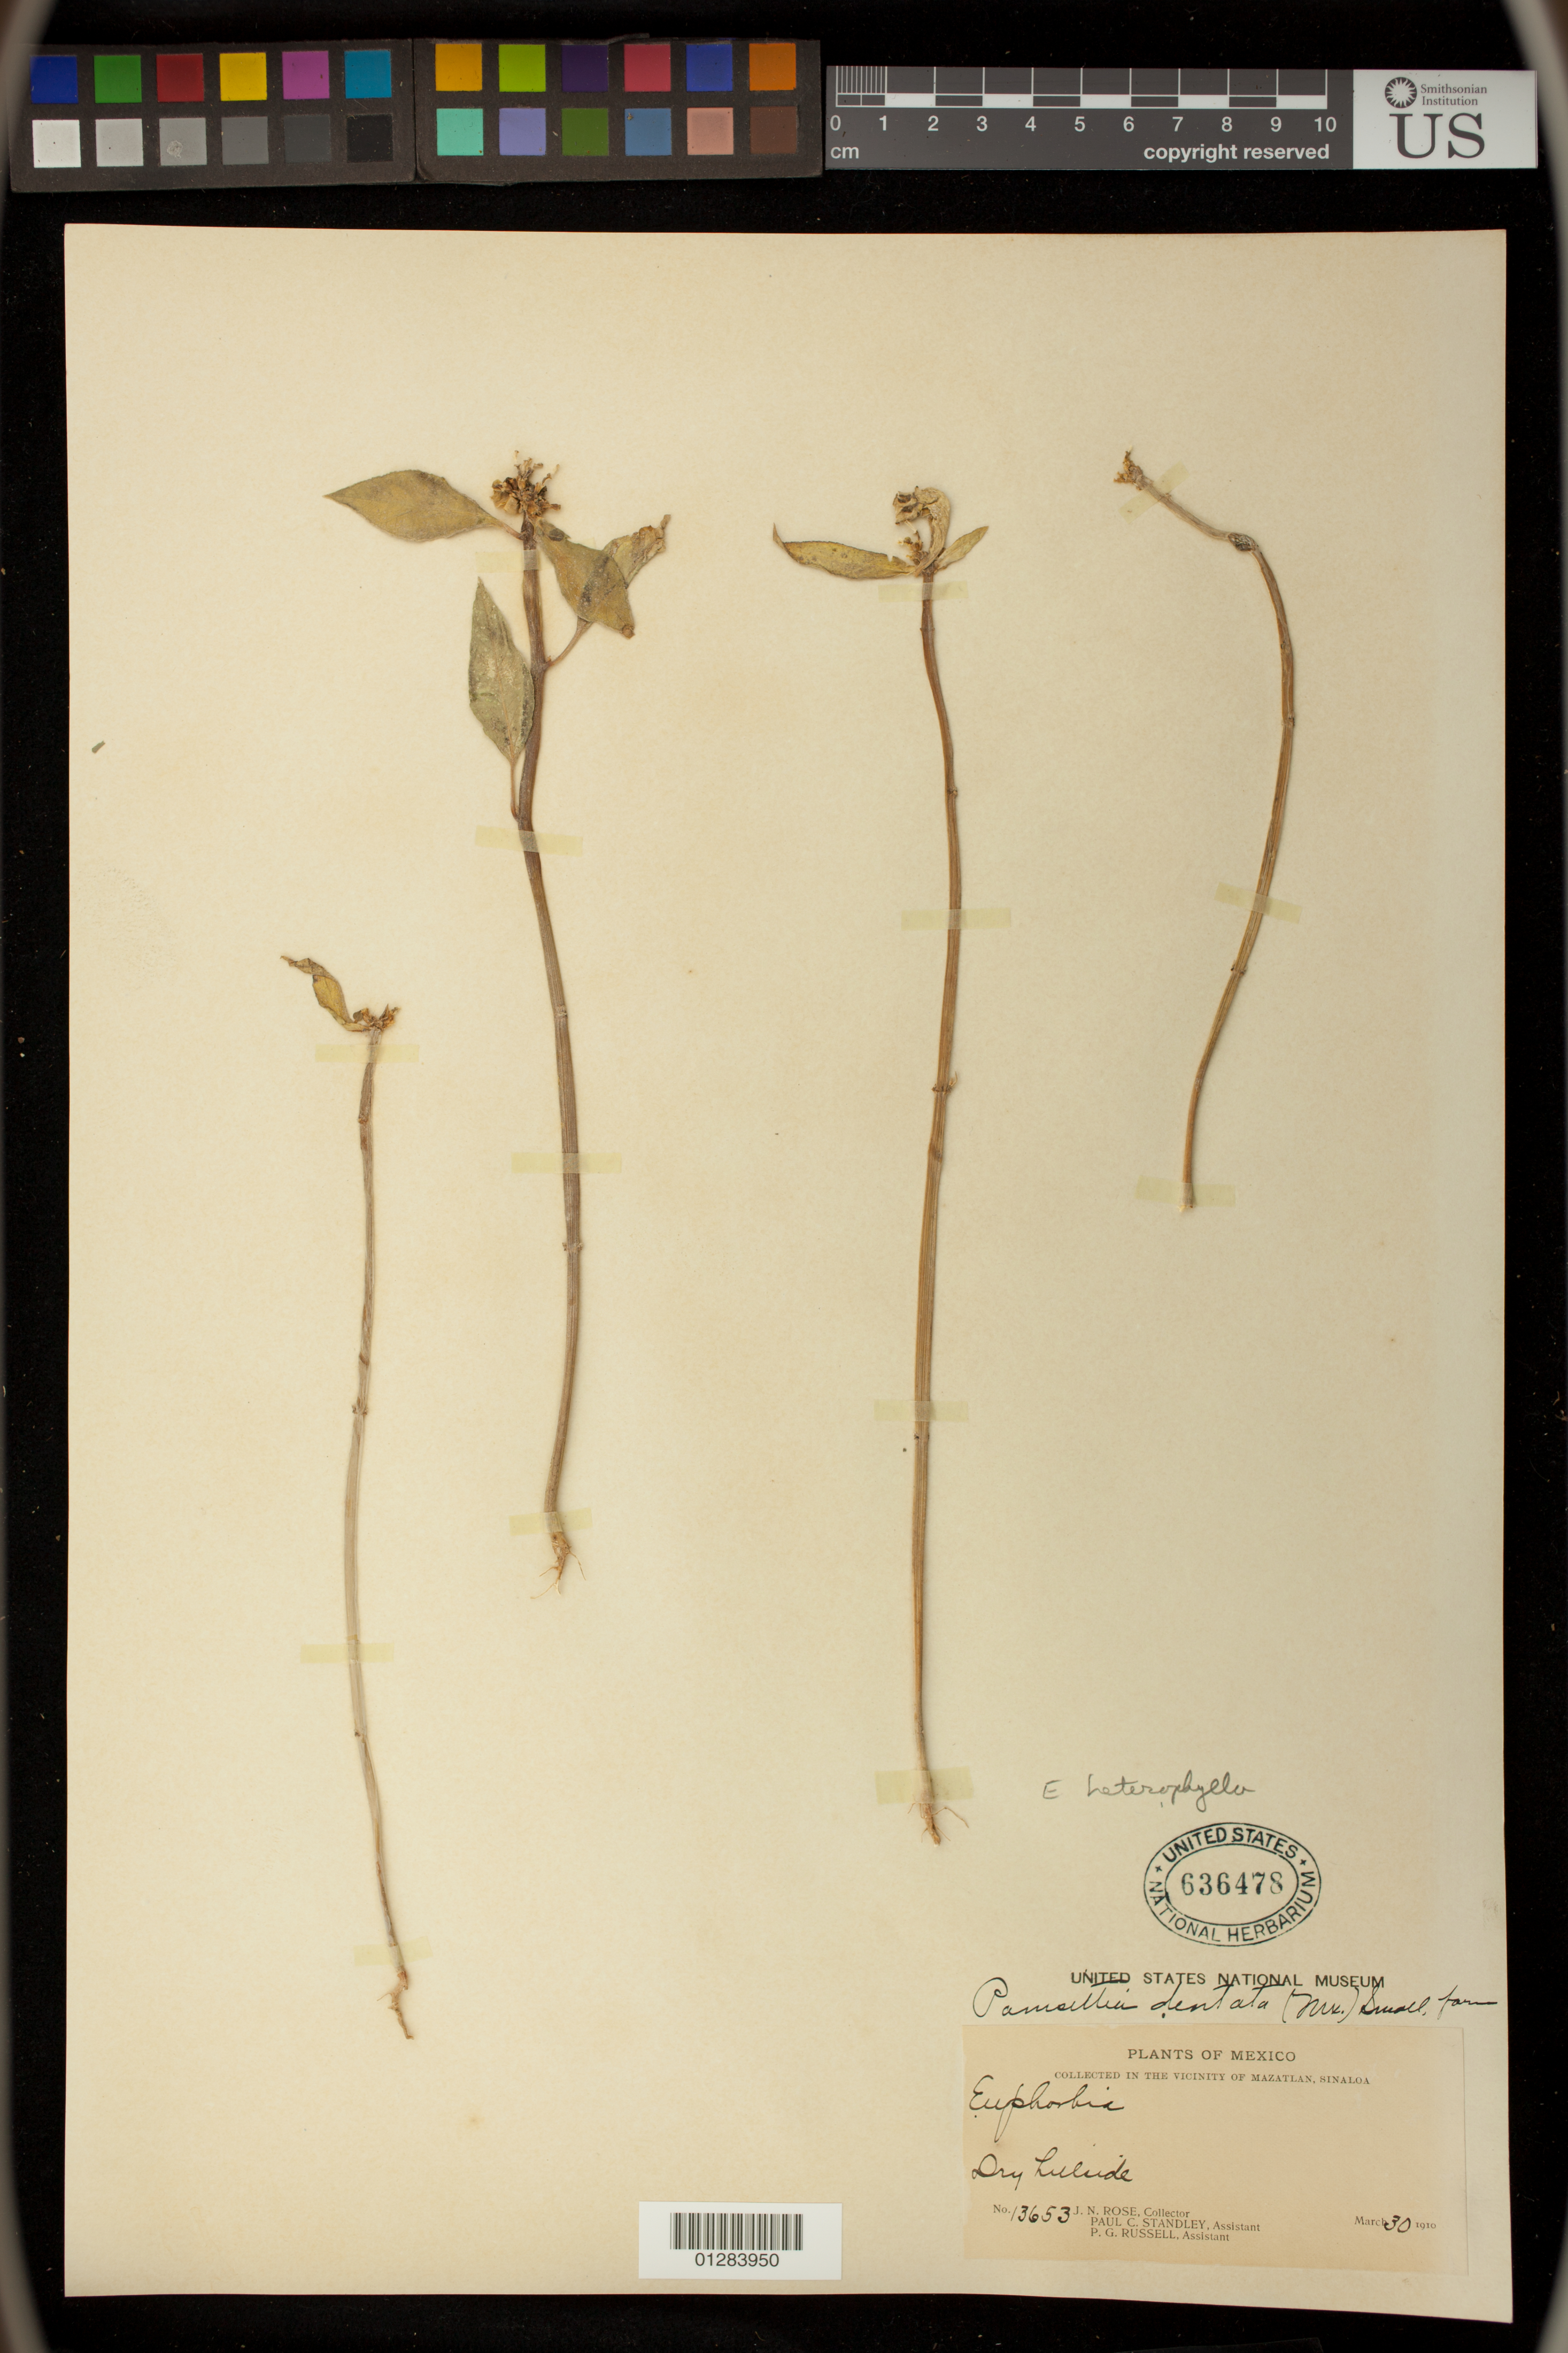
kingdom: Plantae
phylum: Tracheophyta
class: Magnoliopsida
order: Malpighiales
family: Euphorbiaceae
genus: Euphorbia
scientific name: Euphorbia heterophylla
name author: L.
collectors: J. N. Rose, Standley, Paul Carpenter, Steyermark, Julian Alfred & P. G. Russell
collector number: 13653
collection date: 1910-03-30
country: Mexico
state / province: Sinaloa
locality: Mazatlan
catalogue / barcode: US 636478